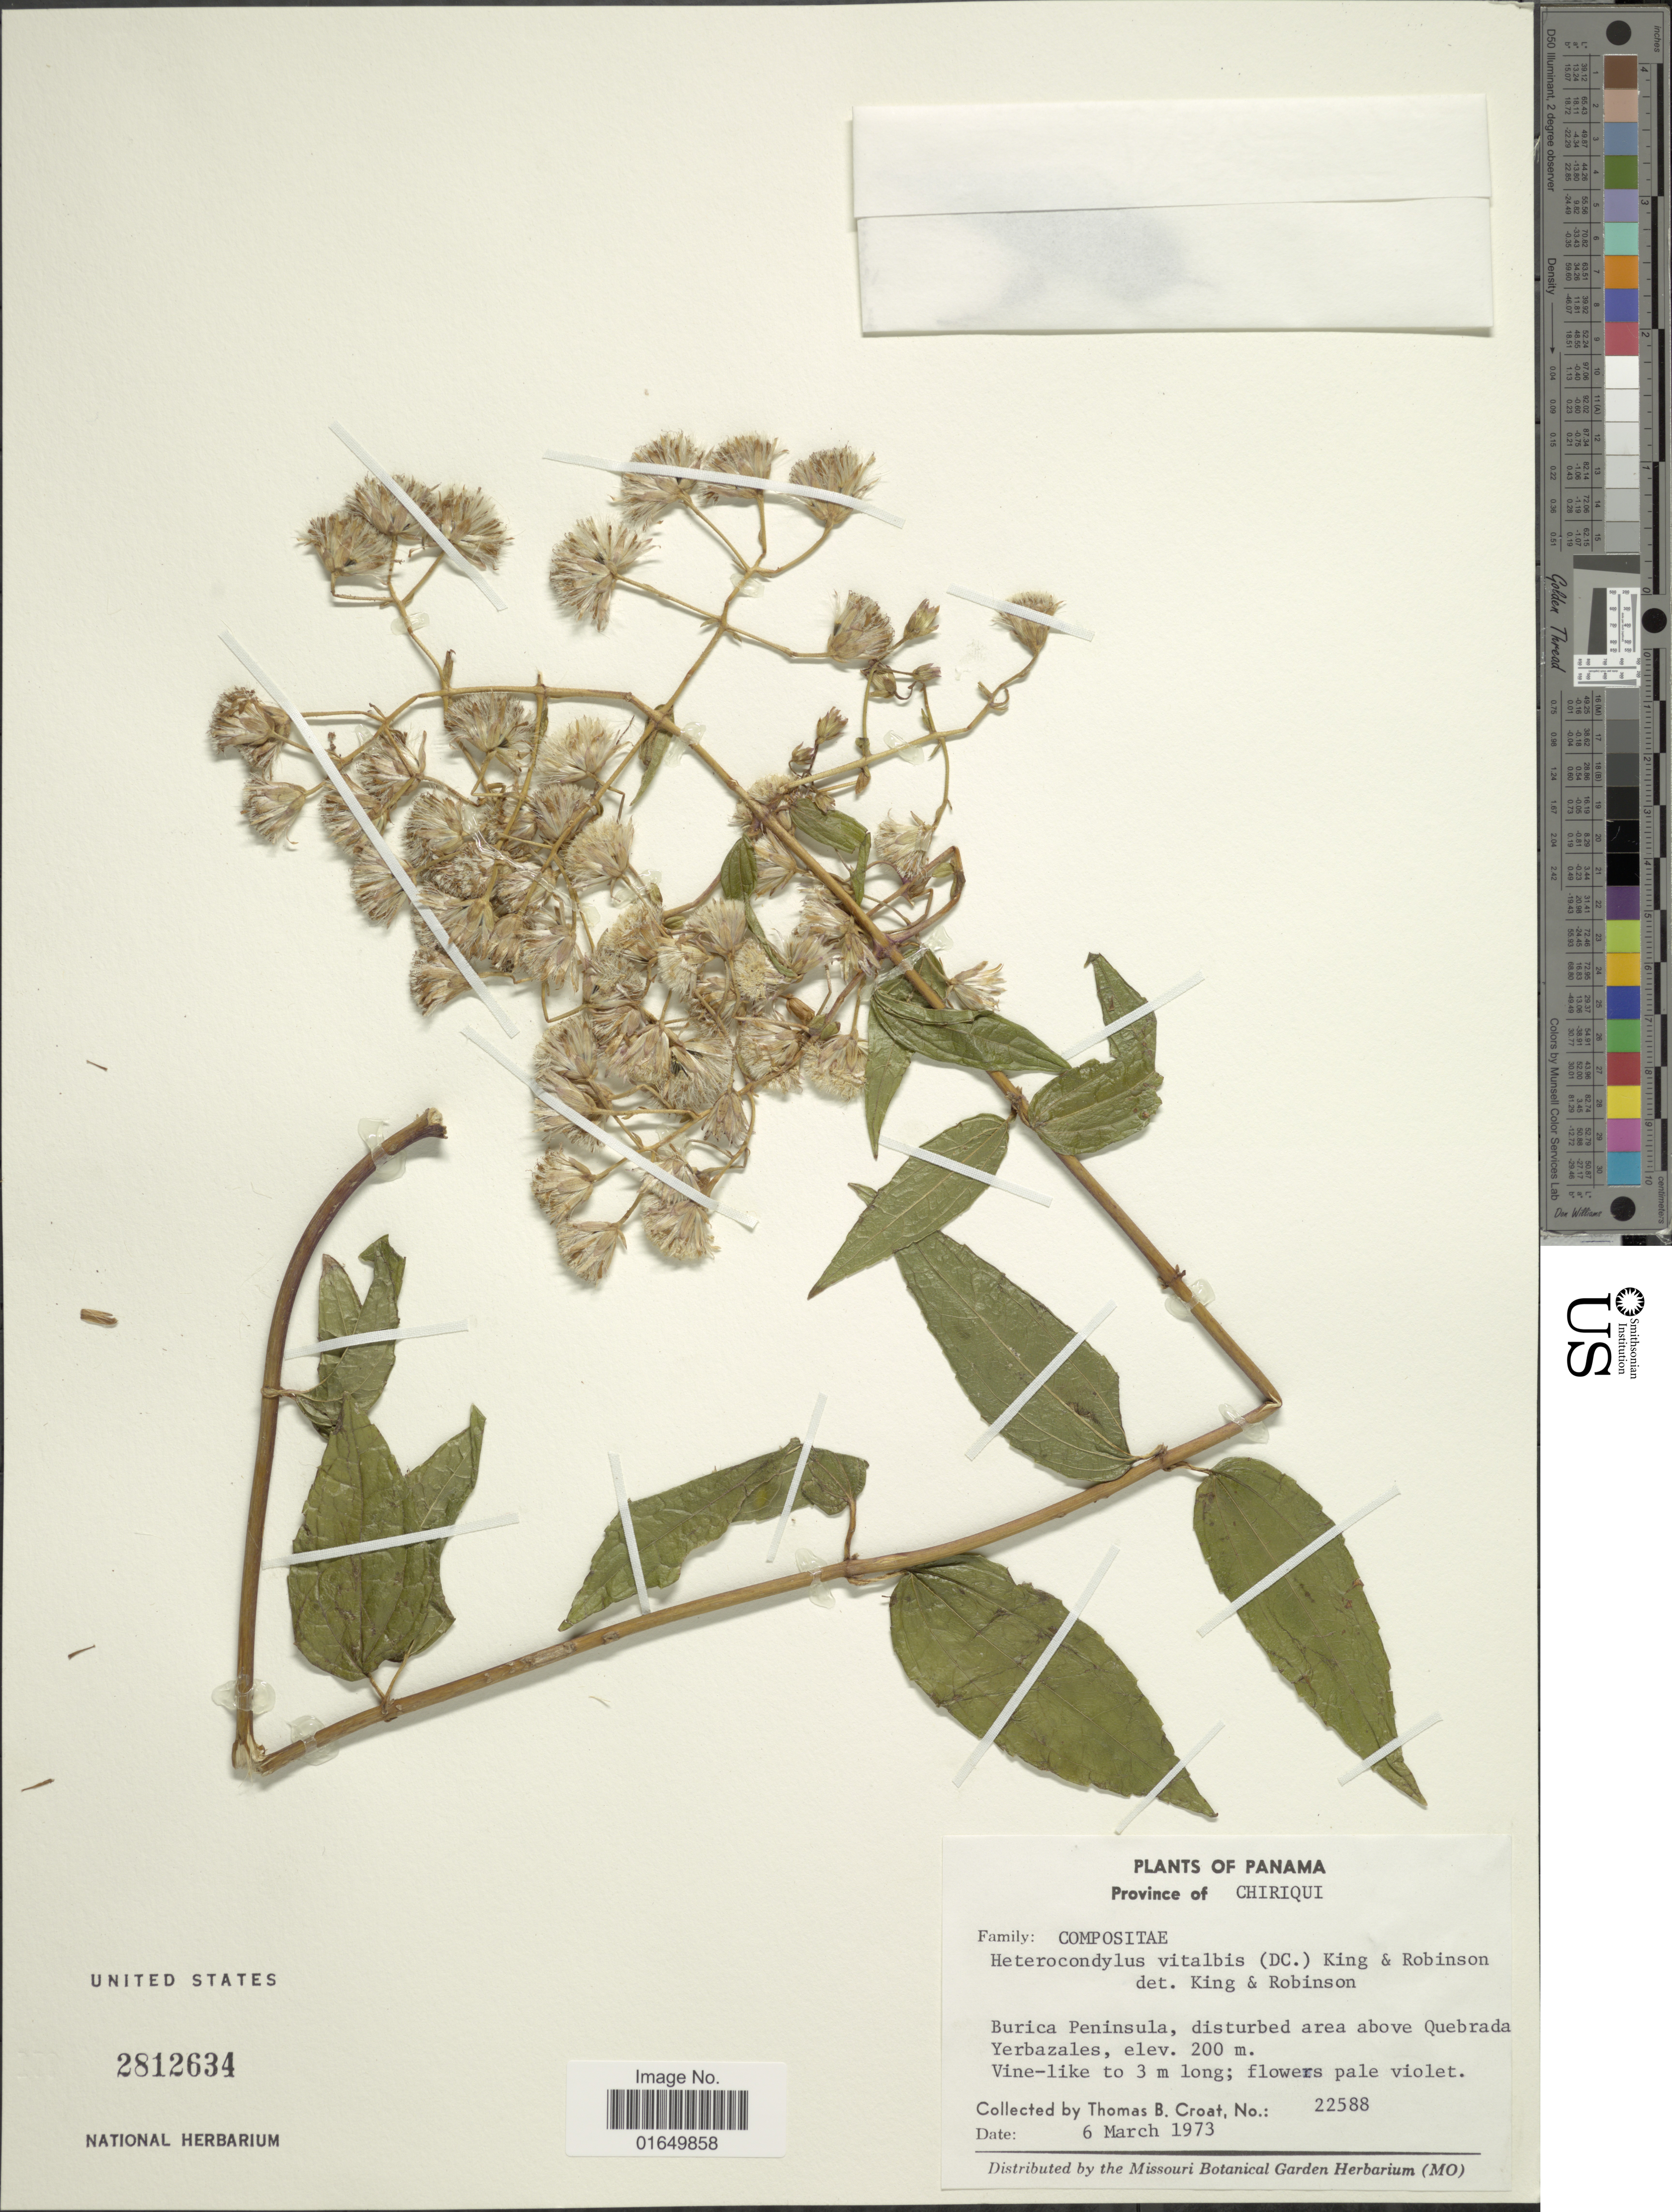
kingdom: Plantae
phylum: Tracheophyta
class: Magnoliopsida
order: Asterales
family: Asteraceae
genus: Heterocondylus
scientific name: Heterocondylus vitalbae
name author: (DC.) R.M. King & H. Rob.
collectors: T. B. Croat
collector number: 22588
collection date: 1973-03-06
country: Panama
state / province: Chiriqui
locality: Burica Peninsula, disturbed area above Quebrada Yerbazales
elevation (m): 200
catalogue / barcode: US 2812634